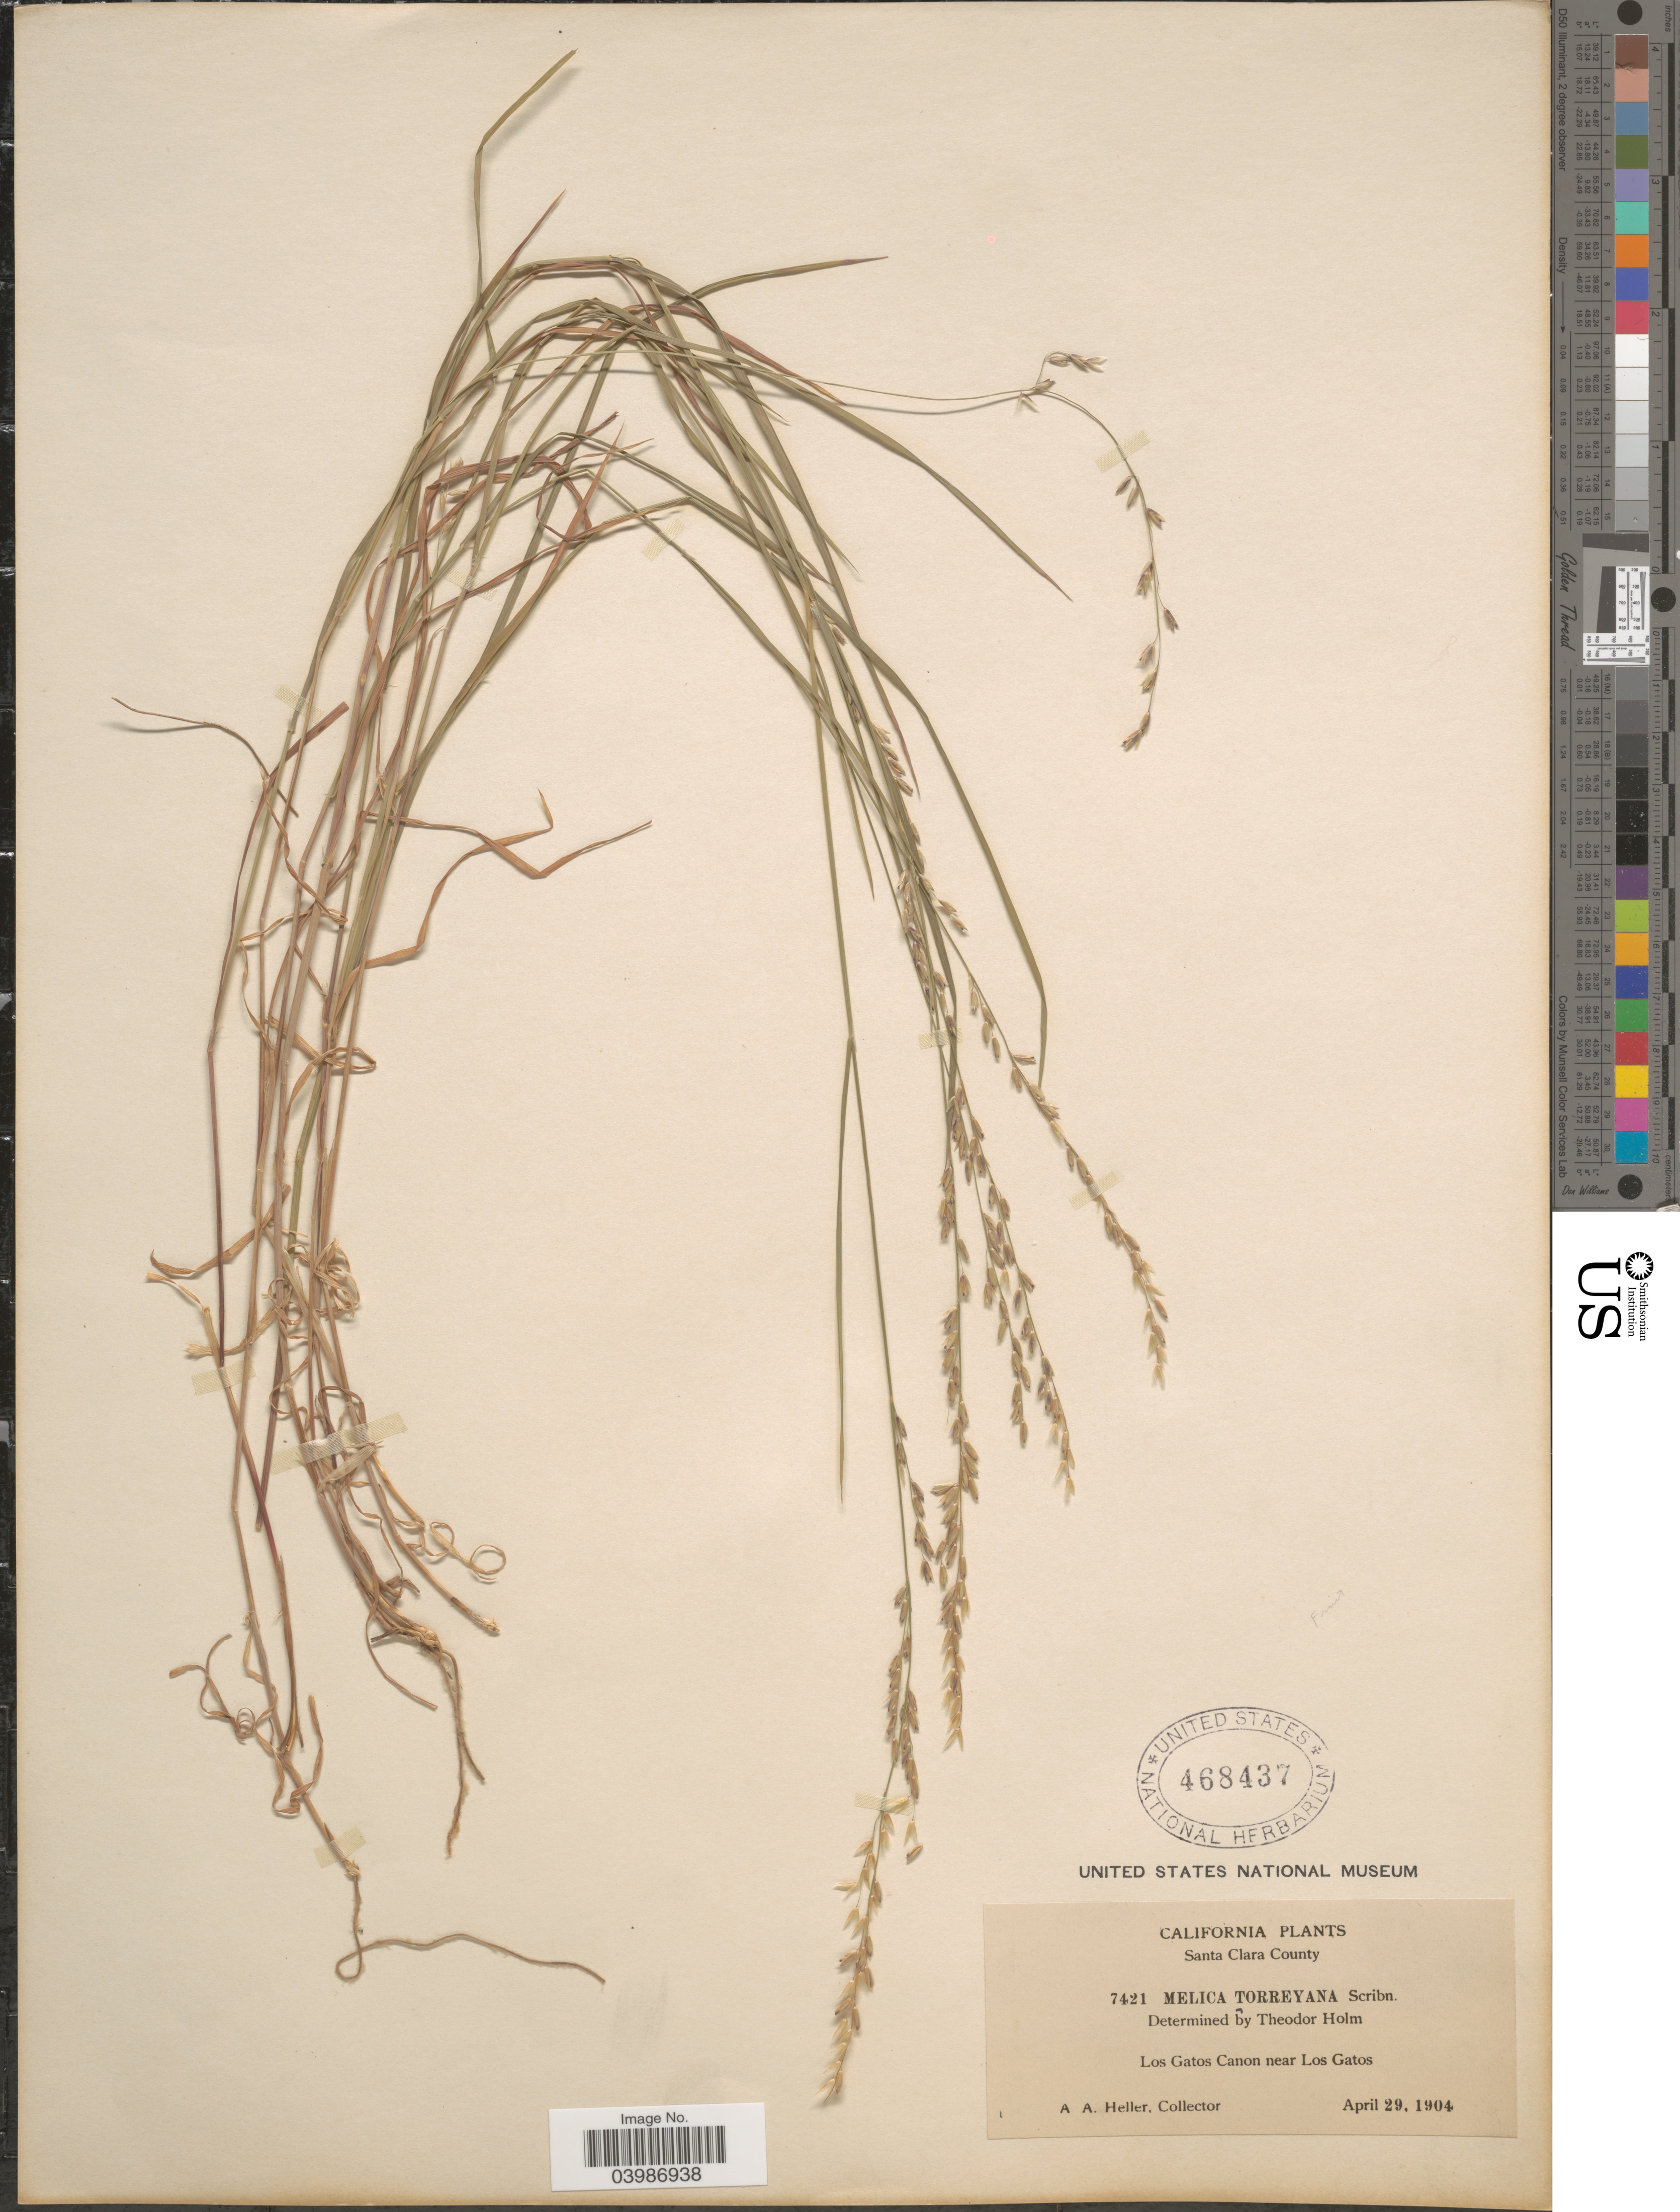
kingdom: Plantae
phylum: Tracheophyta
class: Liliopsida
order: Poales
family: Poaceae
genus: Melica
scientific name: Melica torreyana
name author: Scribn.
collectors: A. A. Heller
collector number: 7421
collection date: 1904-04-29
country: United States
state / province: California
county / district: Santa Clara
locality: Santa Clara County. Los Gatos Canon near Los Gatos.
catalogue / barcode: US 468437